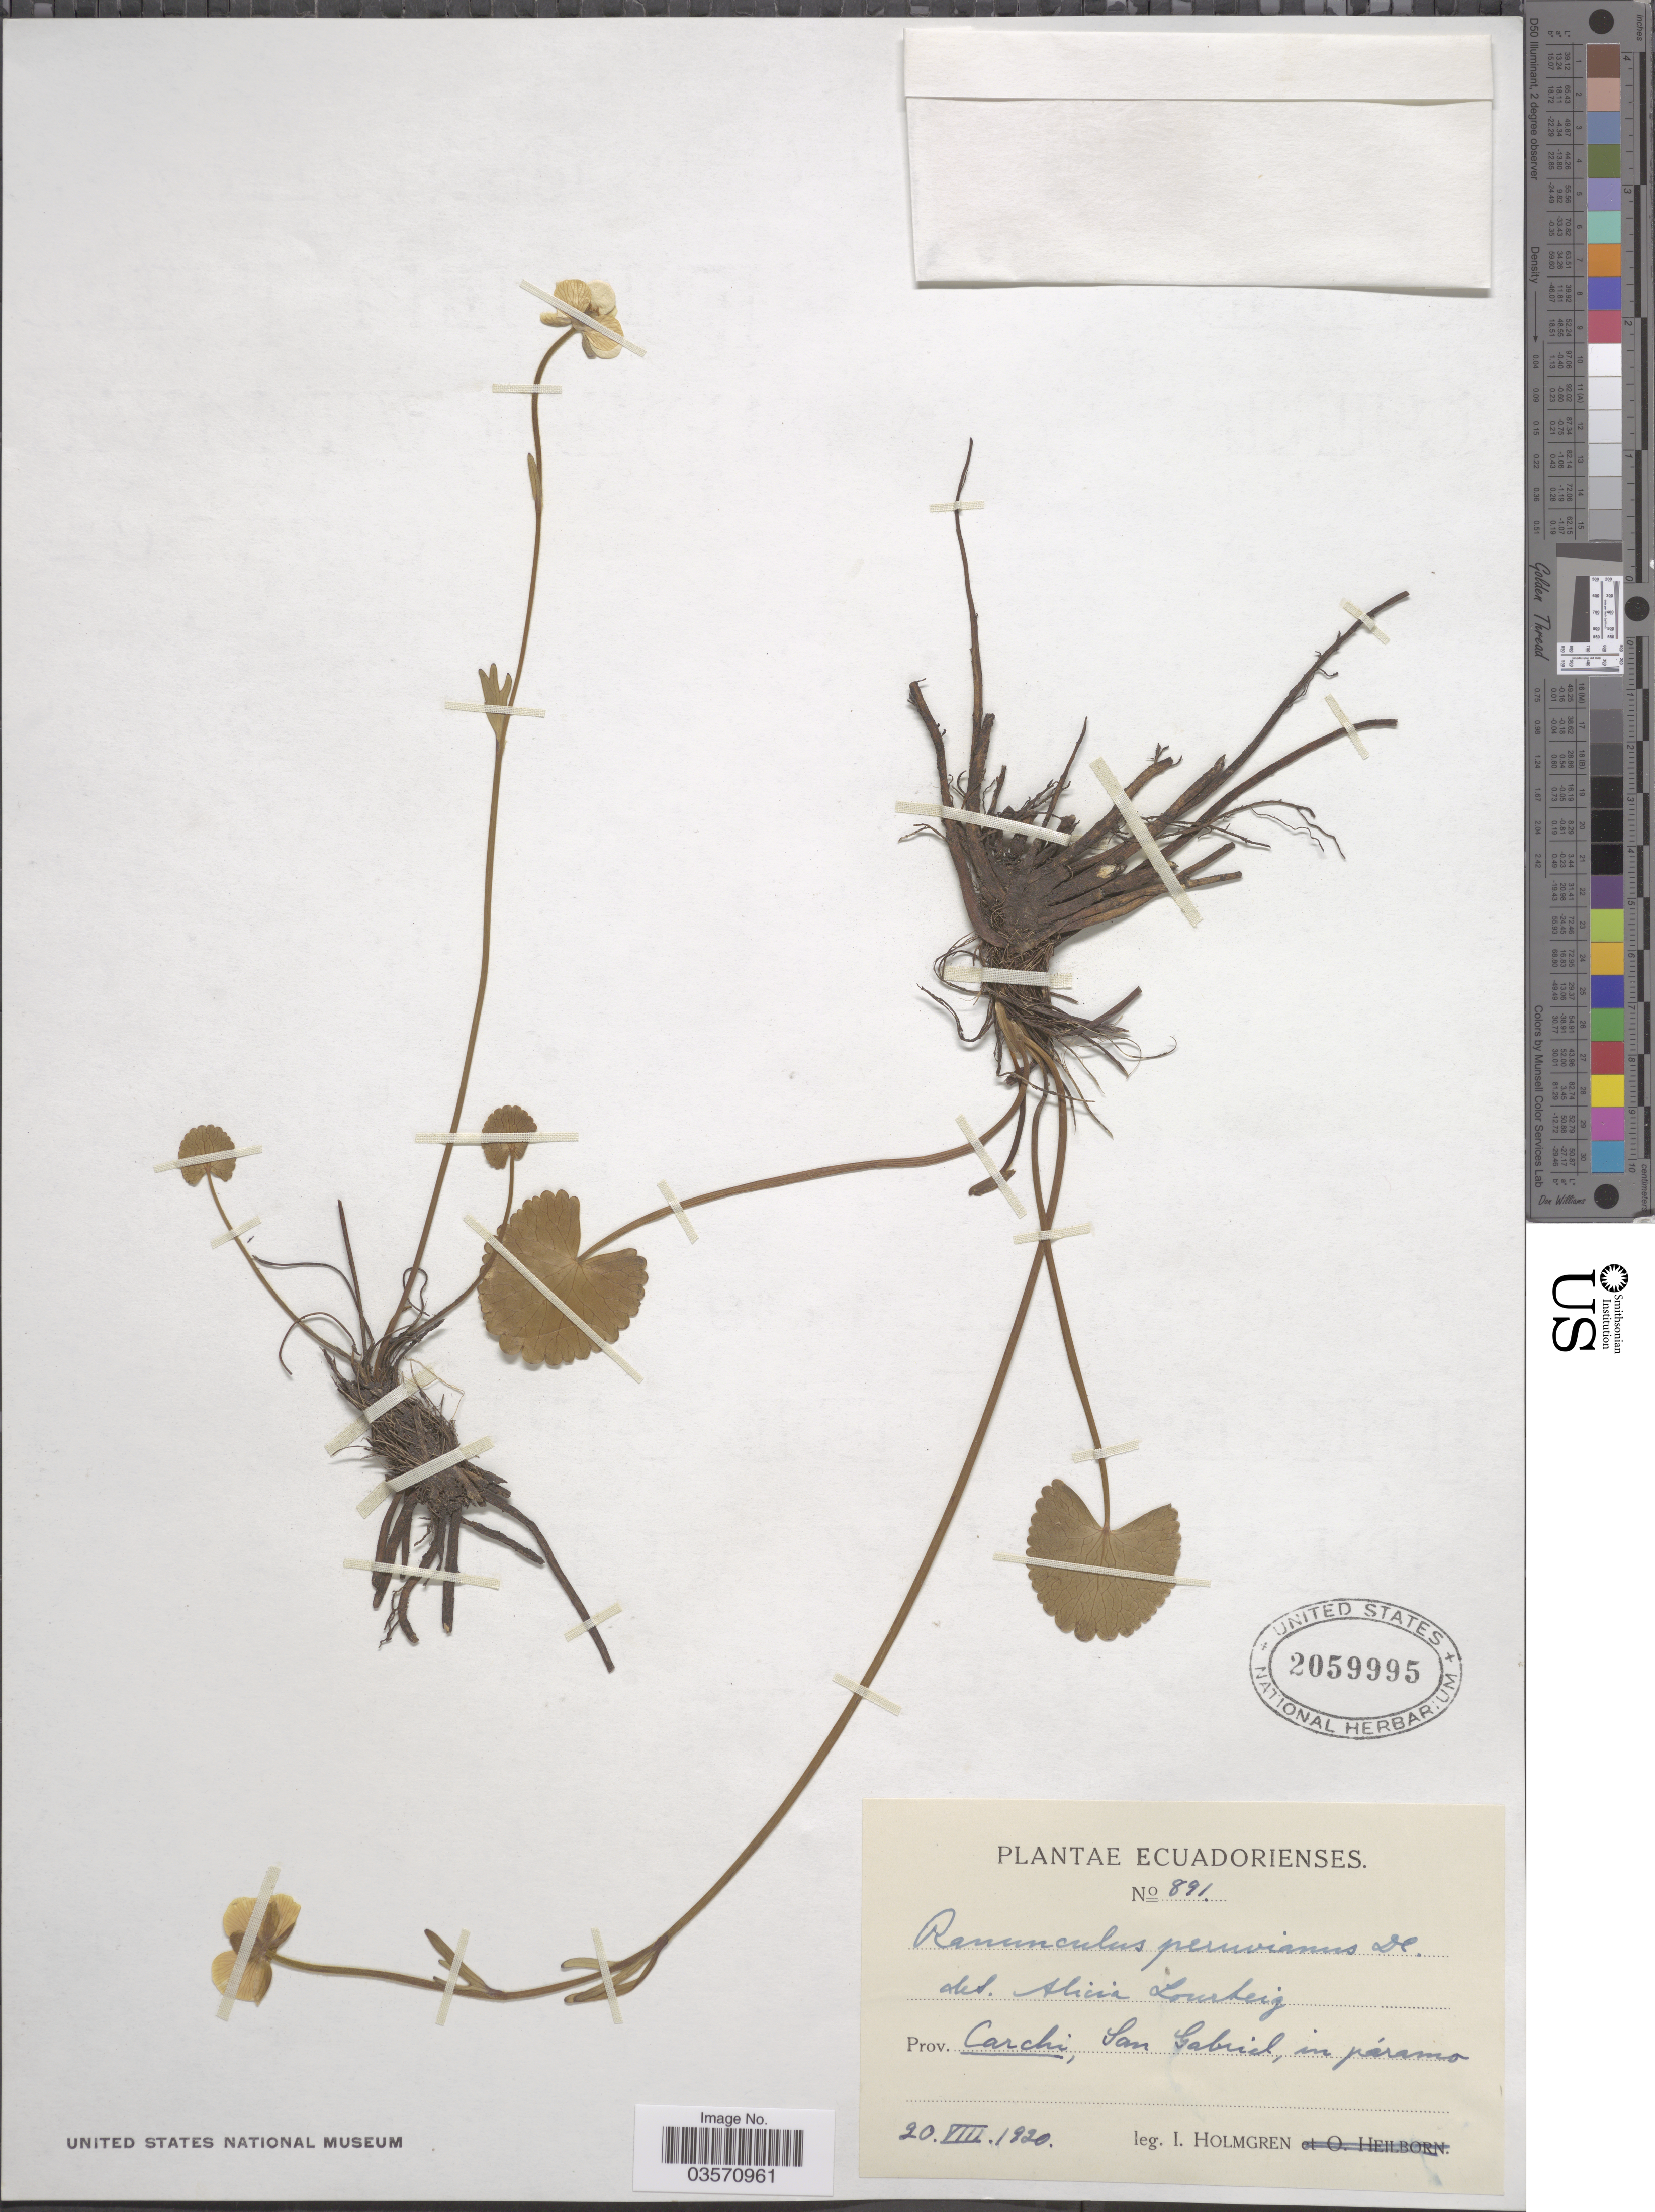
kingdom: Plantae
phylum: Tracheophyta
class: Magnoliopsida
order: Ranunculales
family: Ranunculaceae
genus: Ranunculus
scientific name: Ranunculus peruvianus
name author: Pers.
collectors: I. Holmgren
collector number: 891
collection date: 1920-08-20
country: Ecuador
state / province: Carchi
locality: San Gabriel, in páramo.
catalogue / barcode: US 2059995